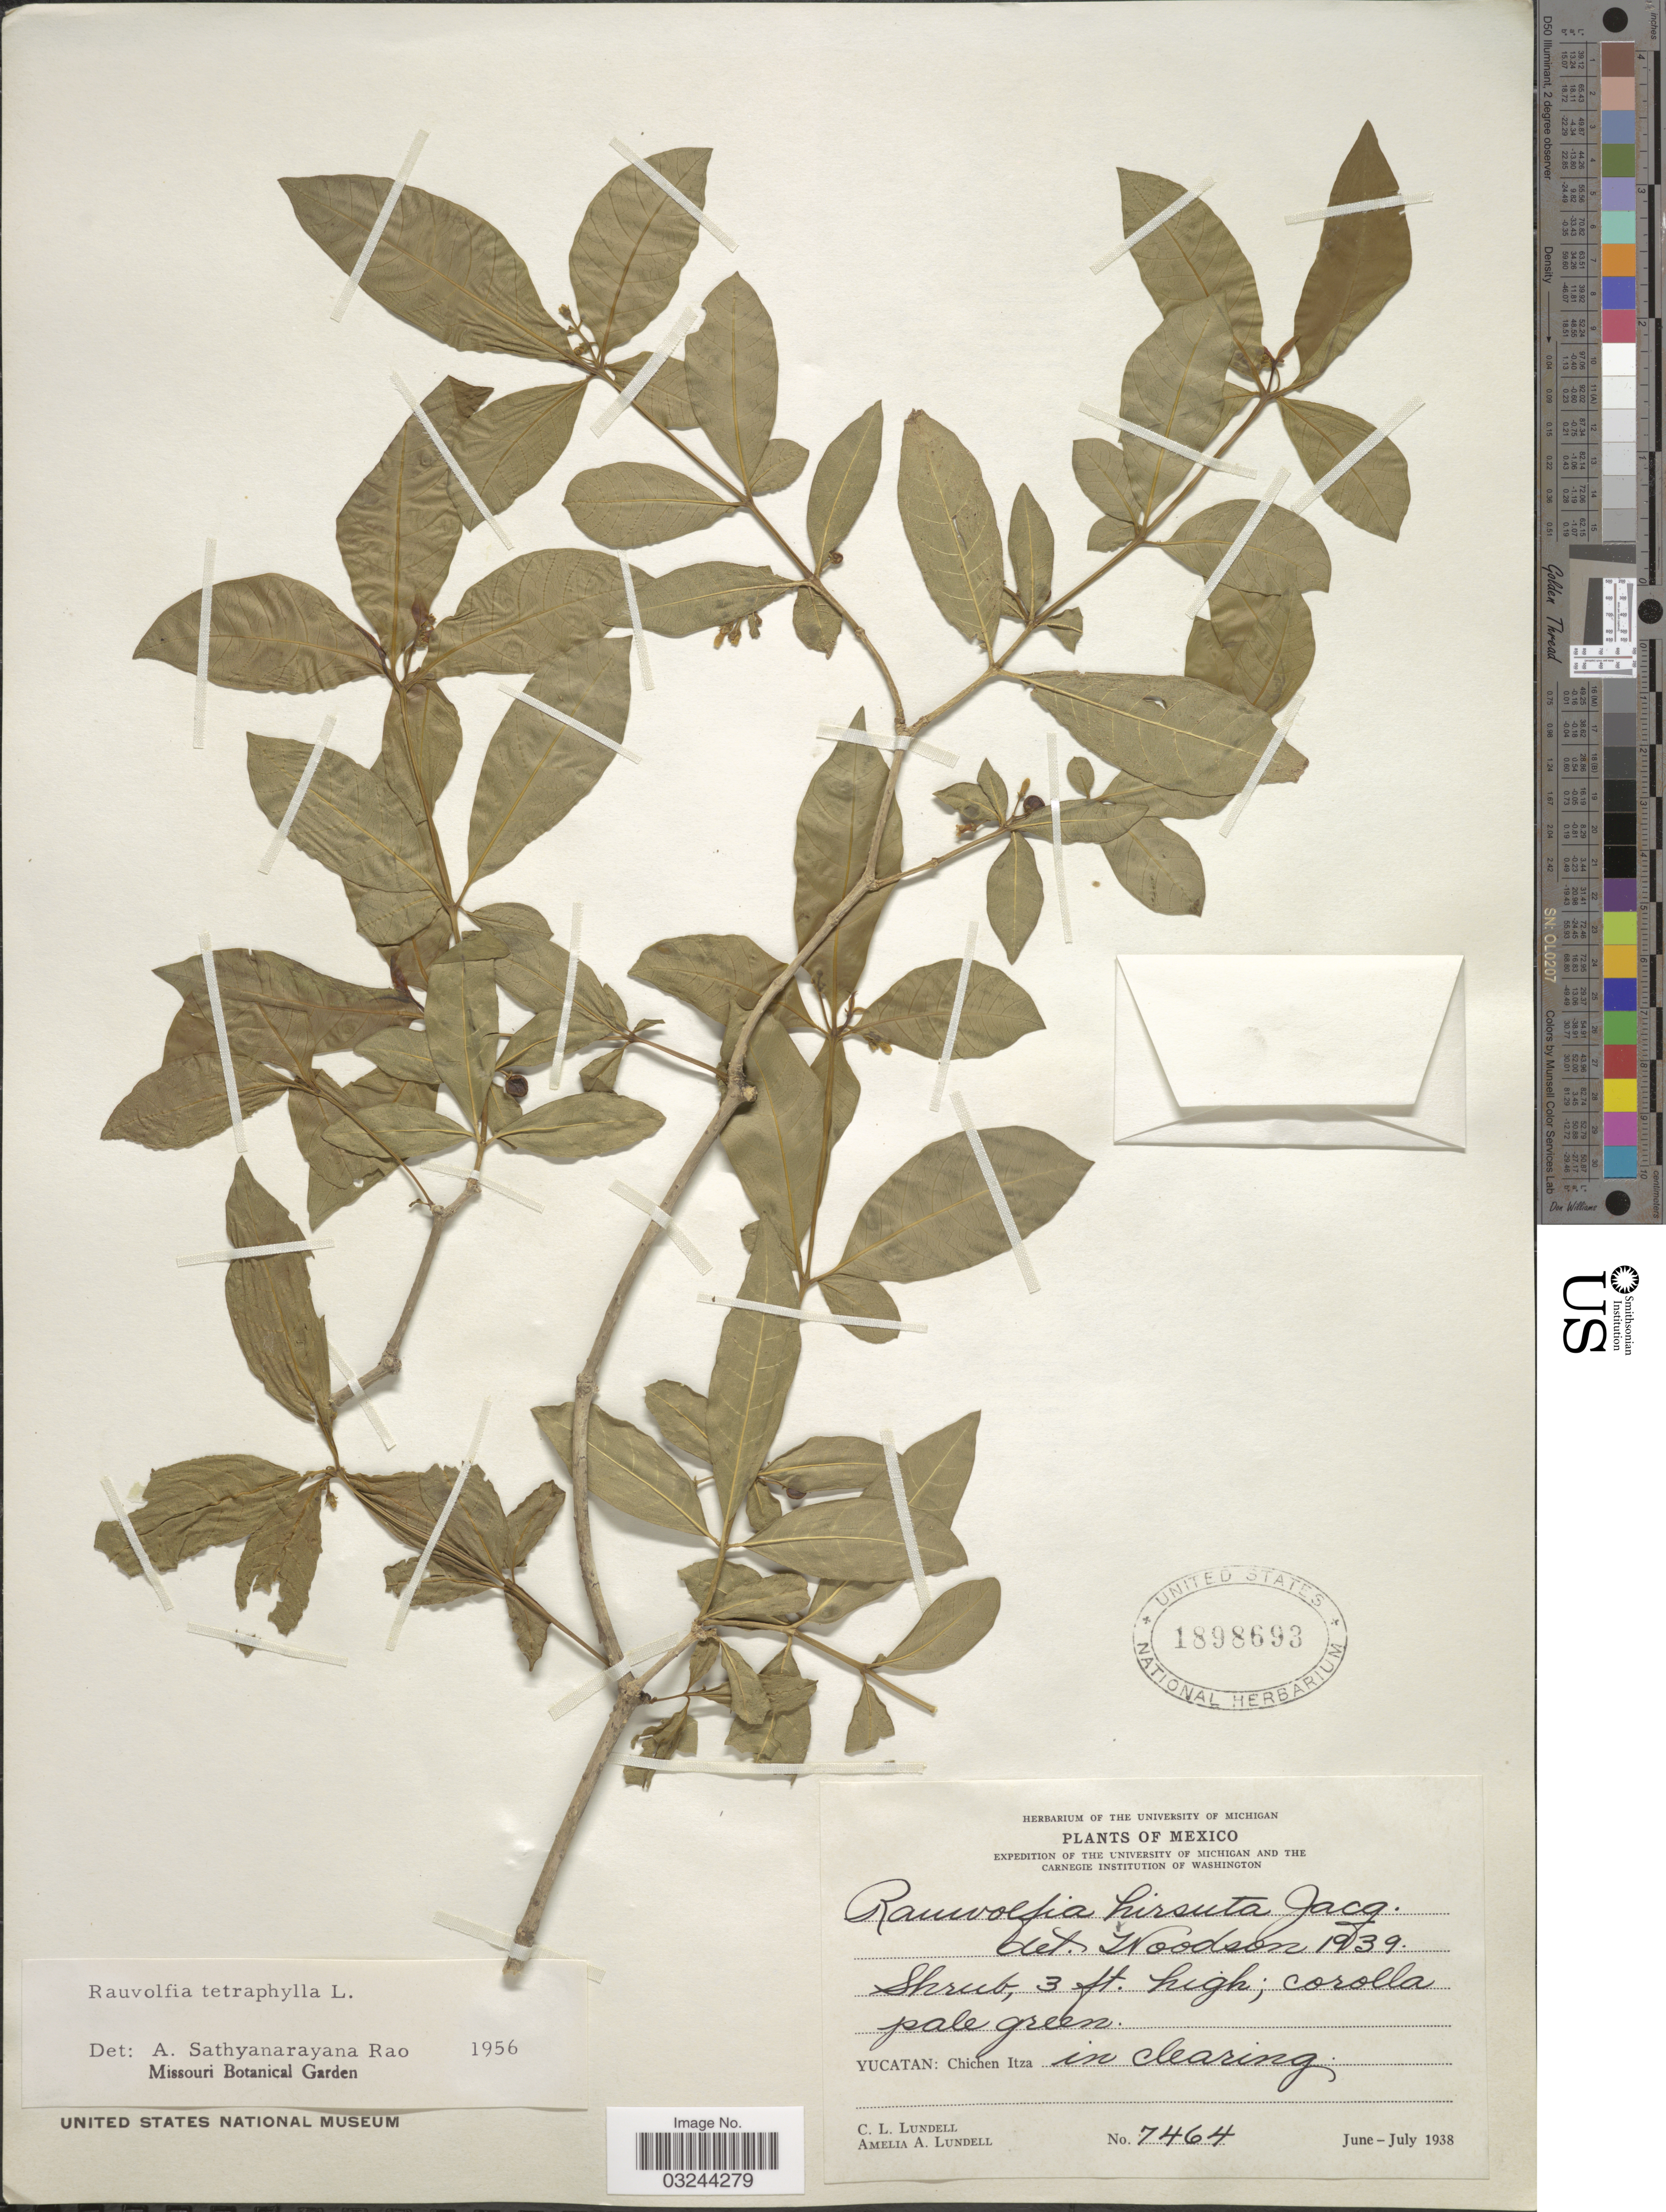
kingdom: Plantae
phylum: Tracheophyta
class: Magnoliopsida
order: Gentianales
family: Apocynaceae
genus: Rauvolfia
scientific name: Rauvolfia tetraphylla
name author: L.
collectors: C. L. Lundell & A. A. Lundell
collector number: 7464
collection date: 1938-06/1938-07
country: Mexico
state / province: Yucatán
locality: Chichen Itza in clearing.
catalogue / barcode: US 1898693